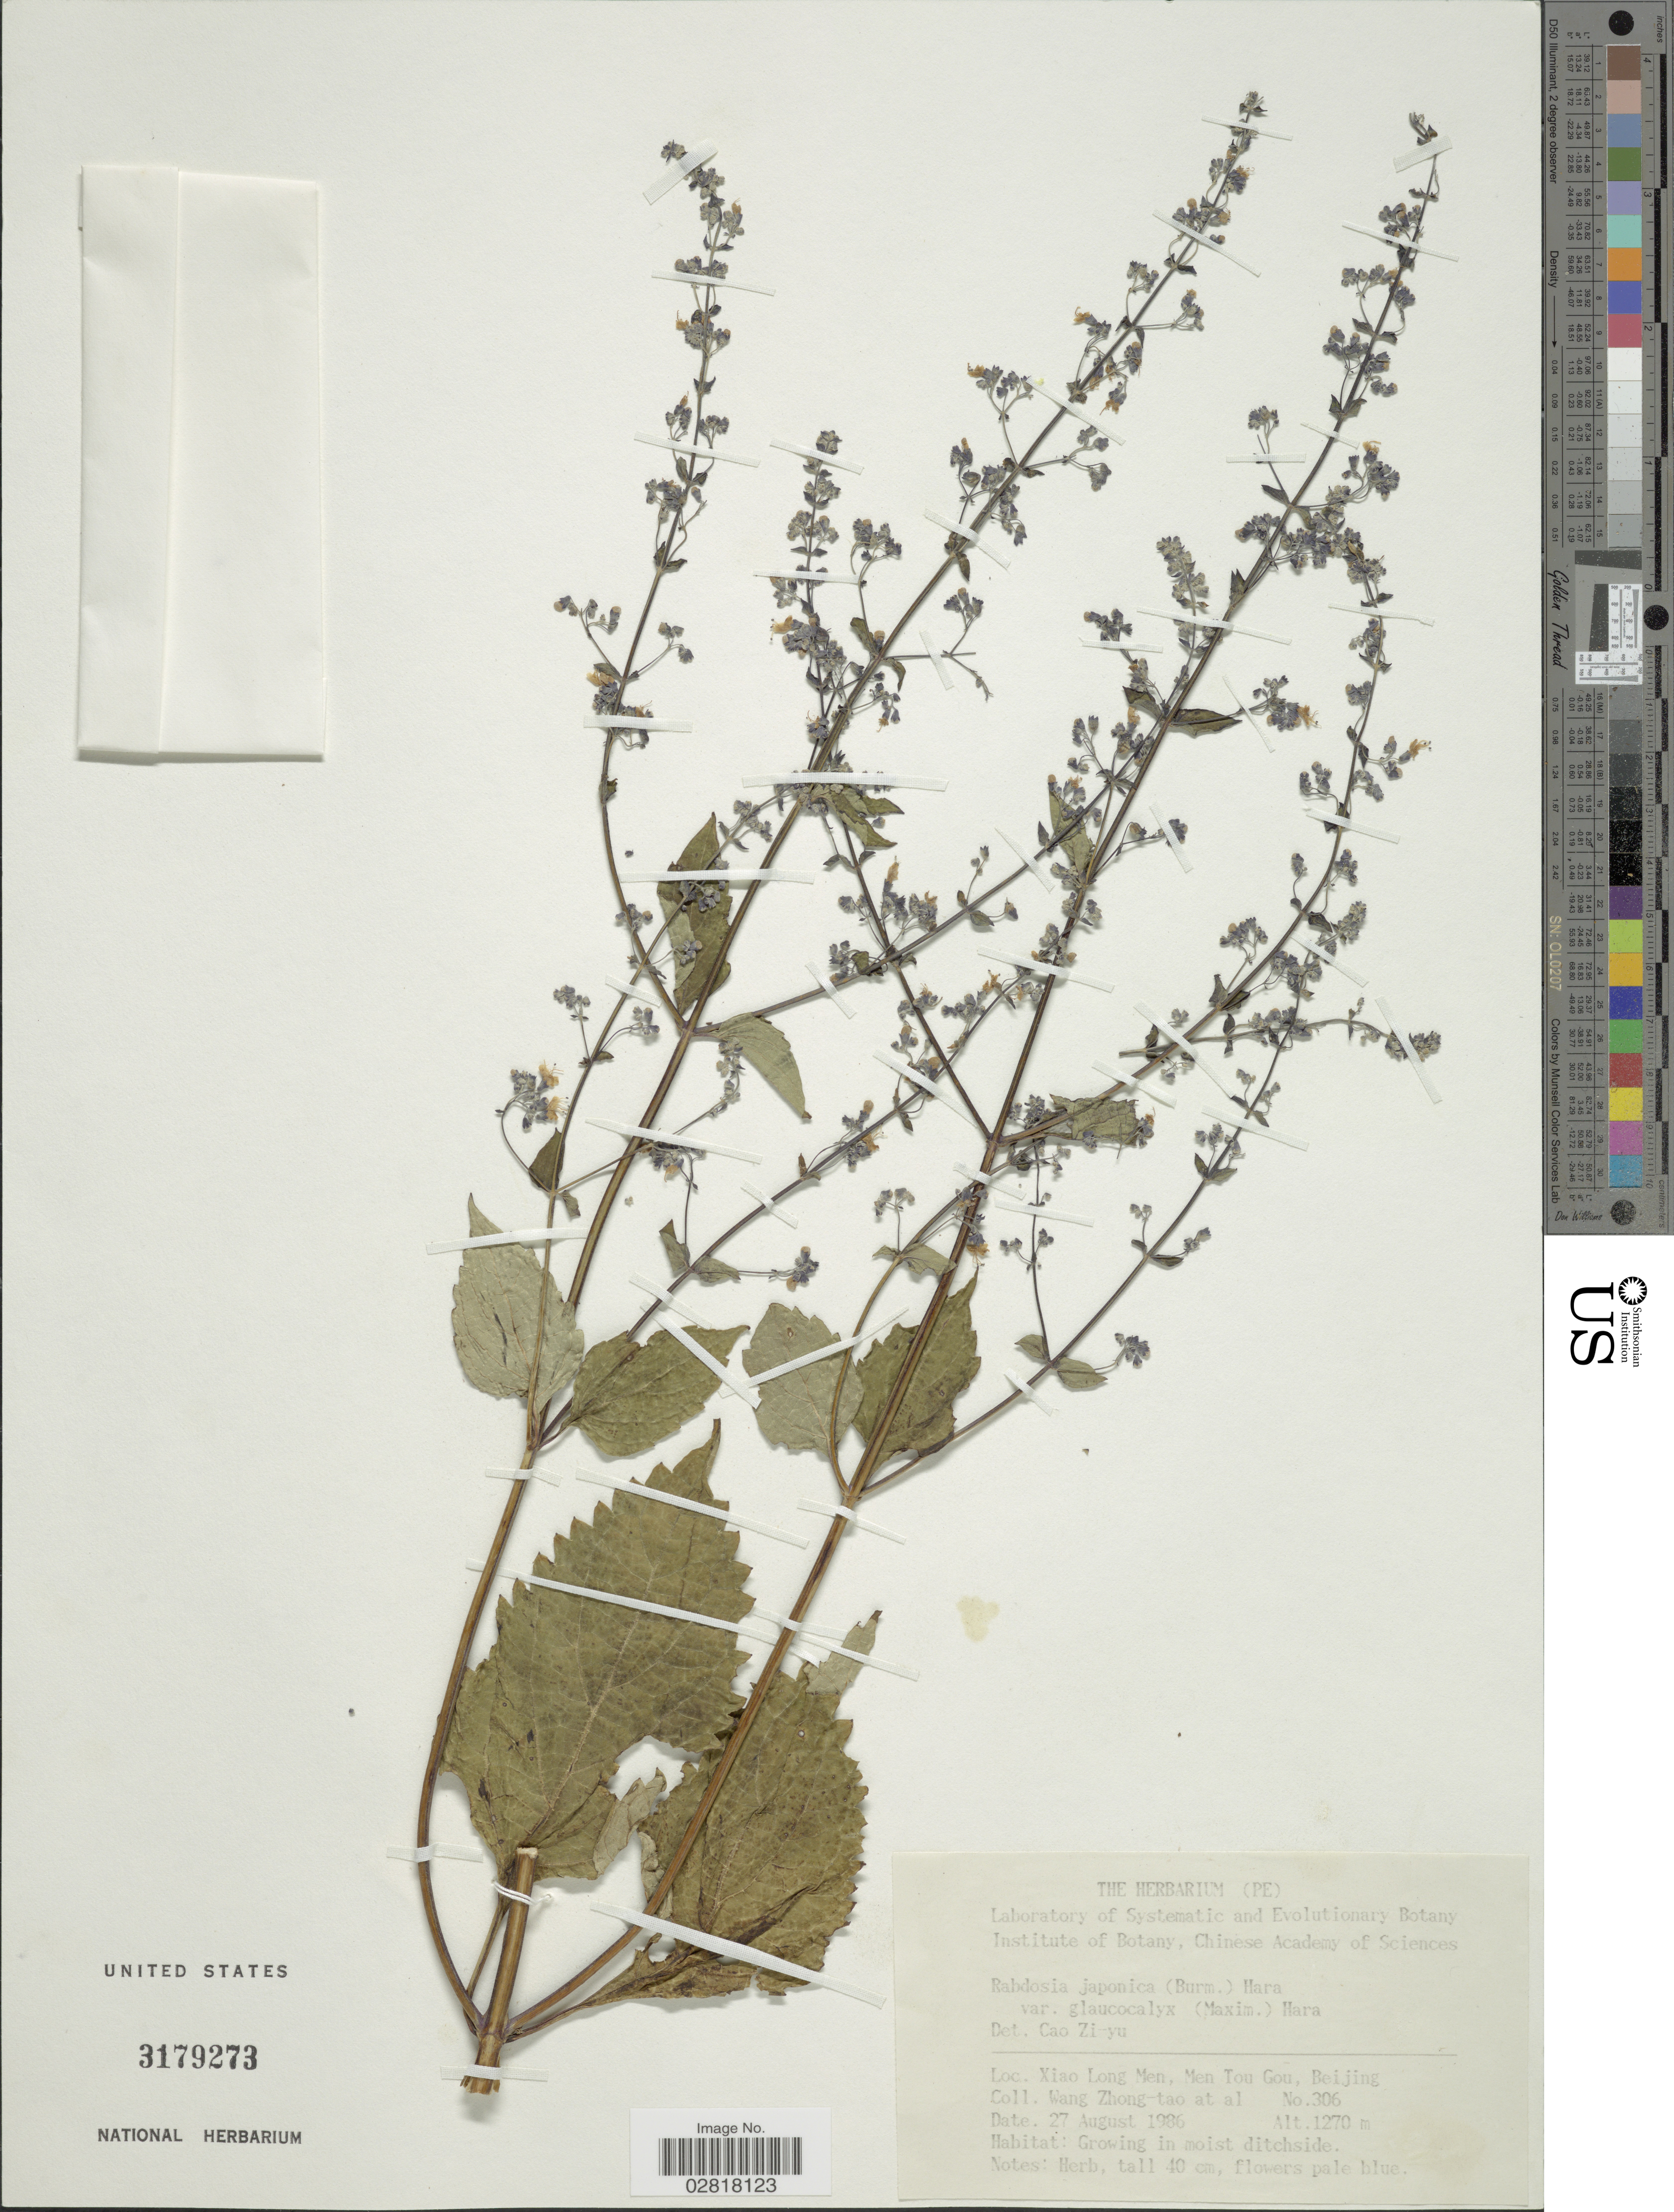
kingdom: Plantae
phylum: Tracheophyta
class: Magnoliopsida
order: Lamiales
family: Lamiaceae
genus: Plectranthus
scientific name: Plectranthus japonicus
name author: (Burm. f.) Koidz.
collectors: W. Zhong-Tao & et al.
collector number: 306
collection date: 1986-08-27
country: China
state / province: Beijing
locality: Xiao Long Men, Men Tou Gou, Beijing.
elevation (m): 1270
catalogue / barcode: US 3179273